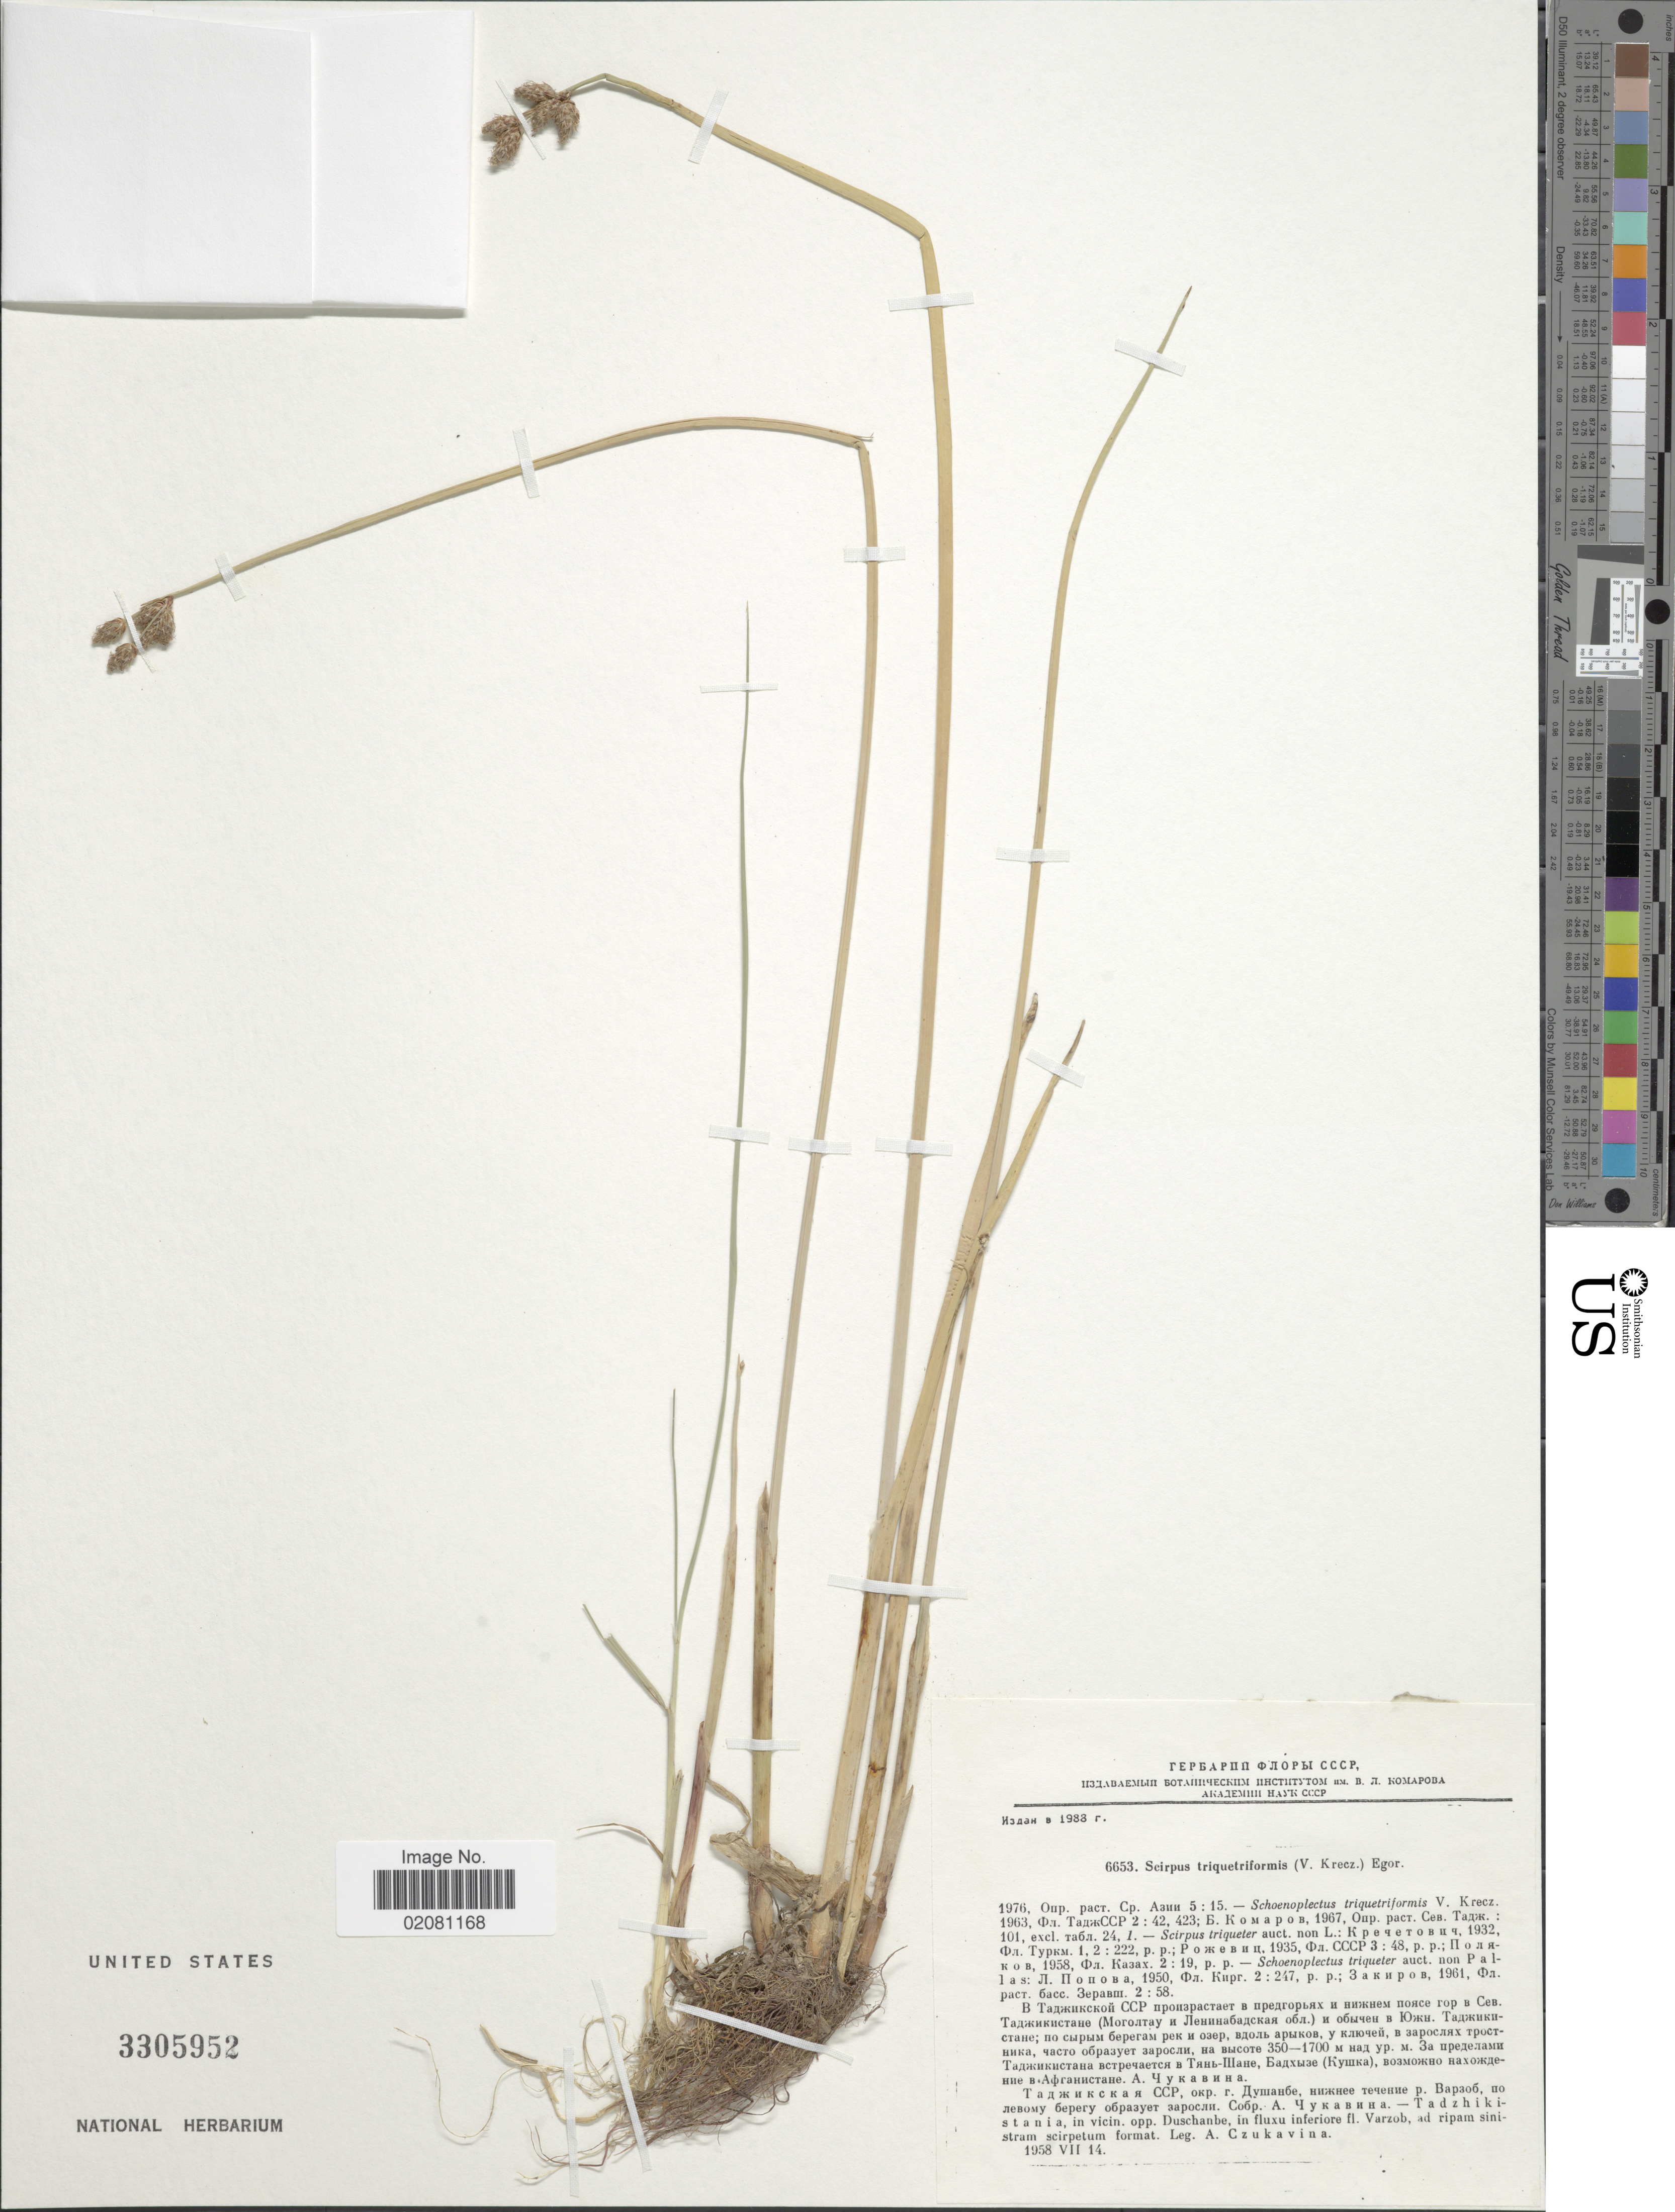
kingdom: Plantae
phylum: Tracheophyta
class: Liliopsida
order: Poales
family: Cyperaceae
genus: Schoenoplectus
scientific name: Schoenoplectus x triquetriformis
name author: V.I. Krecz.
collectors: A. P. Czukavina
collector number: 6653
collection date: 1958-07-14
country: Tajikistan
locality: Tadzhikistania, in vicin. opp. Duschanbe, in fluxu inferiore fl. Varzob.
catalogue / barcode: US 3305952